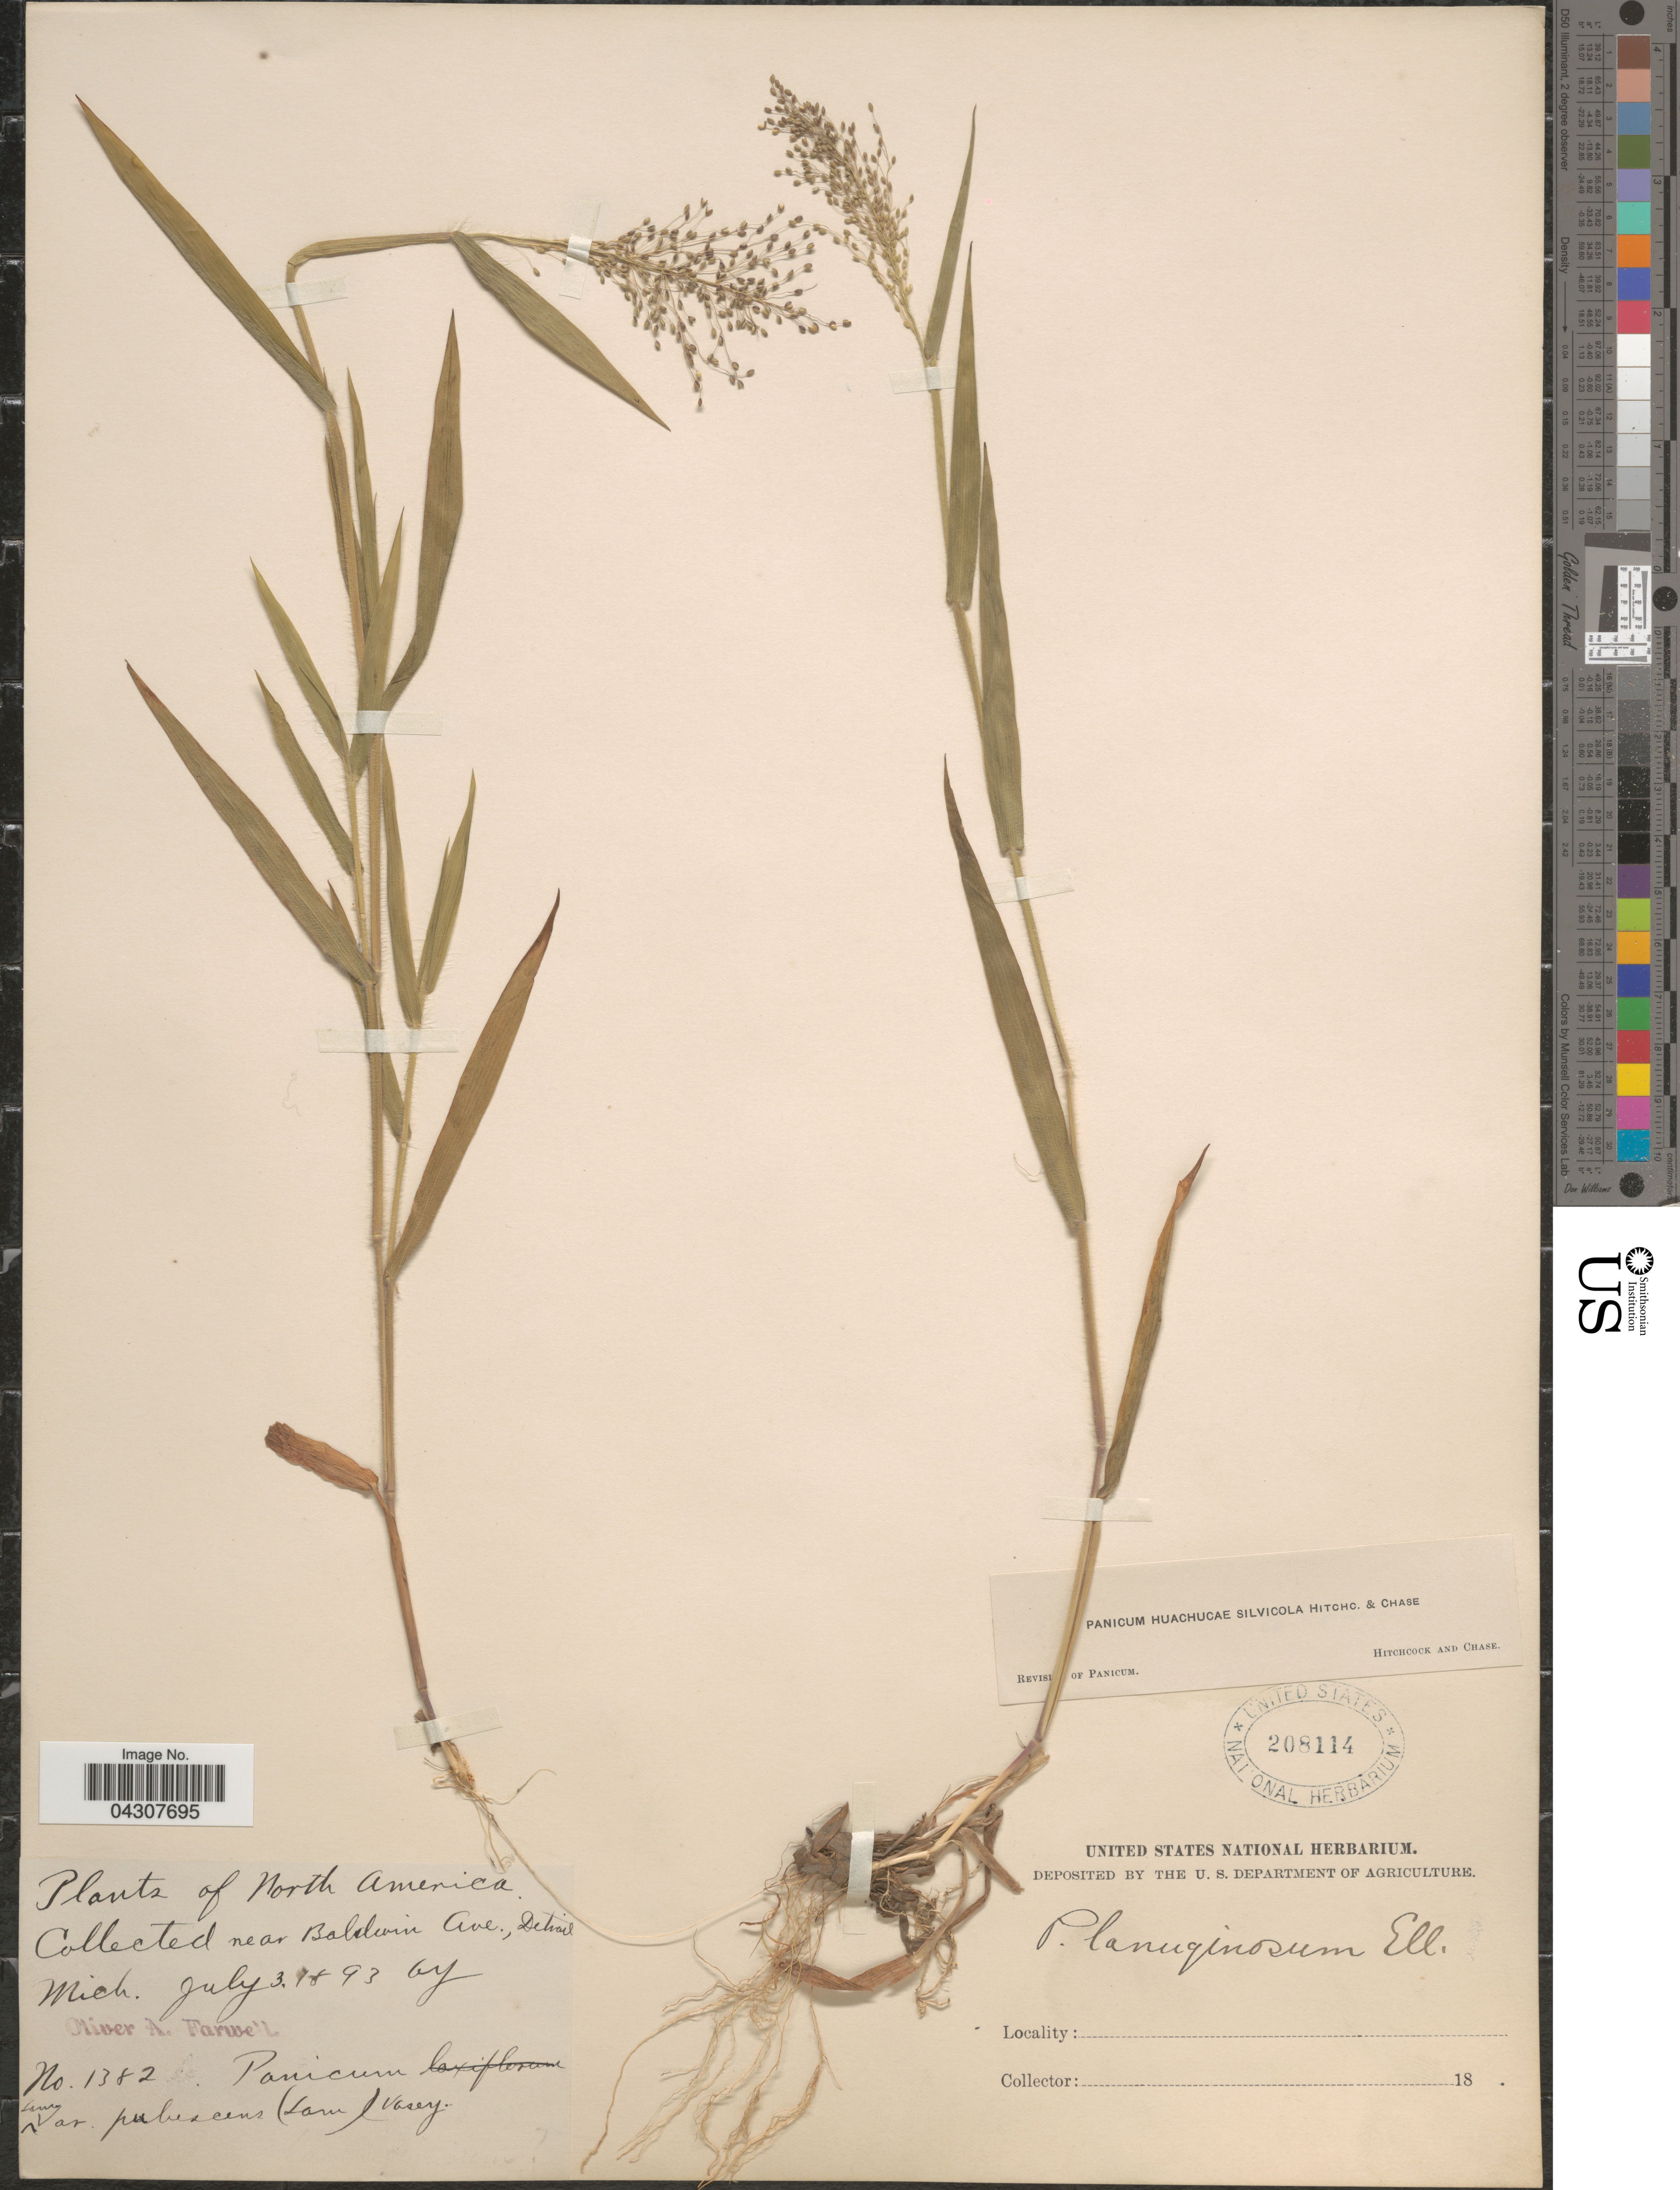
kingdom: Plantae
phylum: Tracheophyta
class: Liliopsida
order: Poales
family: Poaceae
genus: Dichanthelium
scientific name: Dichanthelium acuminatum var. acuminatum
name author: (Sw.) Gould & C.A. Clark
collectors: O. Farwell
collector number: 1382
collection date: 1893-07-03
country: United States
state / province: Michigan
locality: Near Baldwin Ave., Detroit.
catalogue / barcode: US 208114